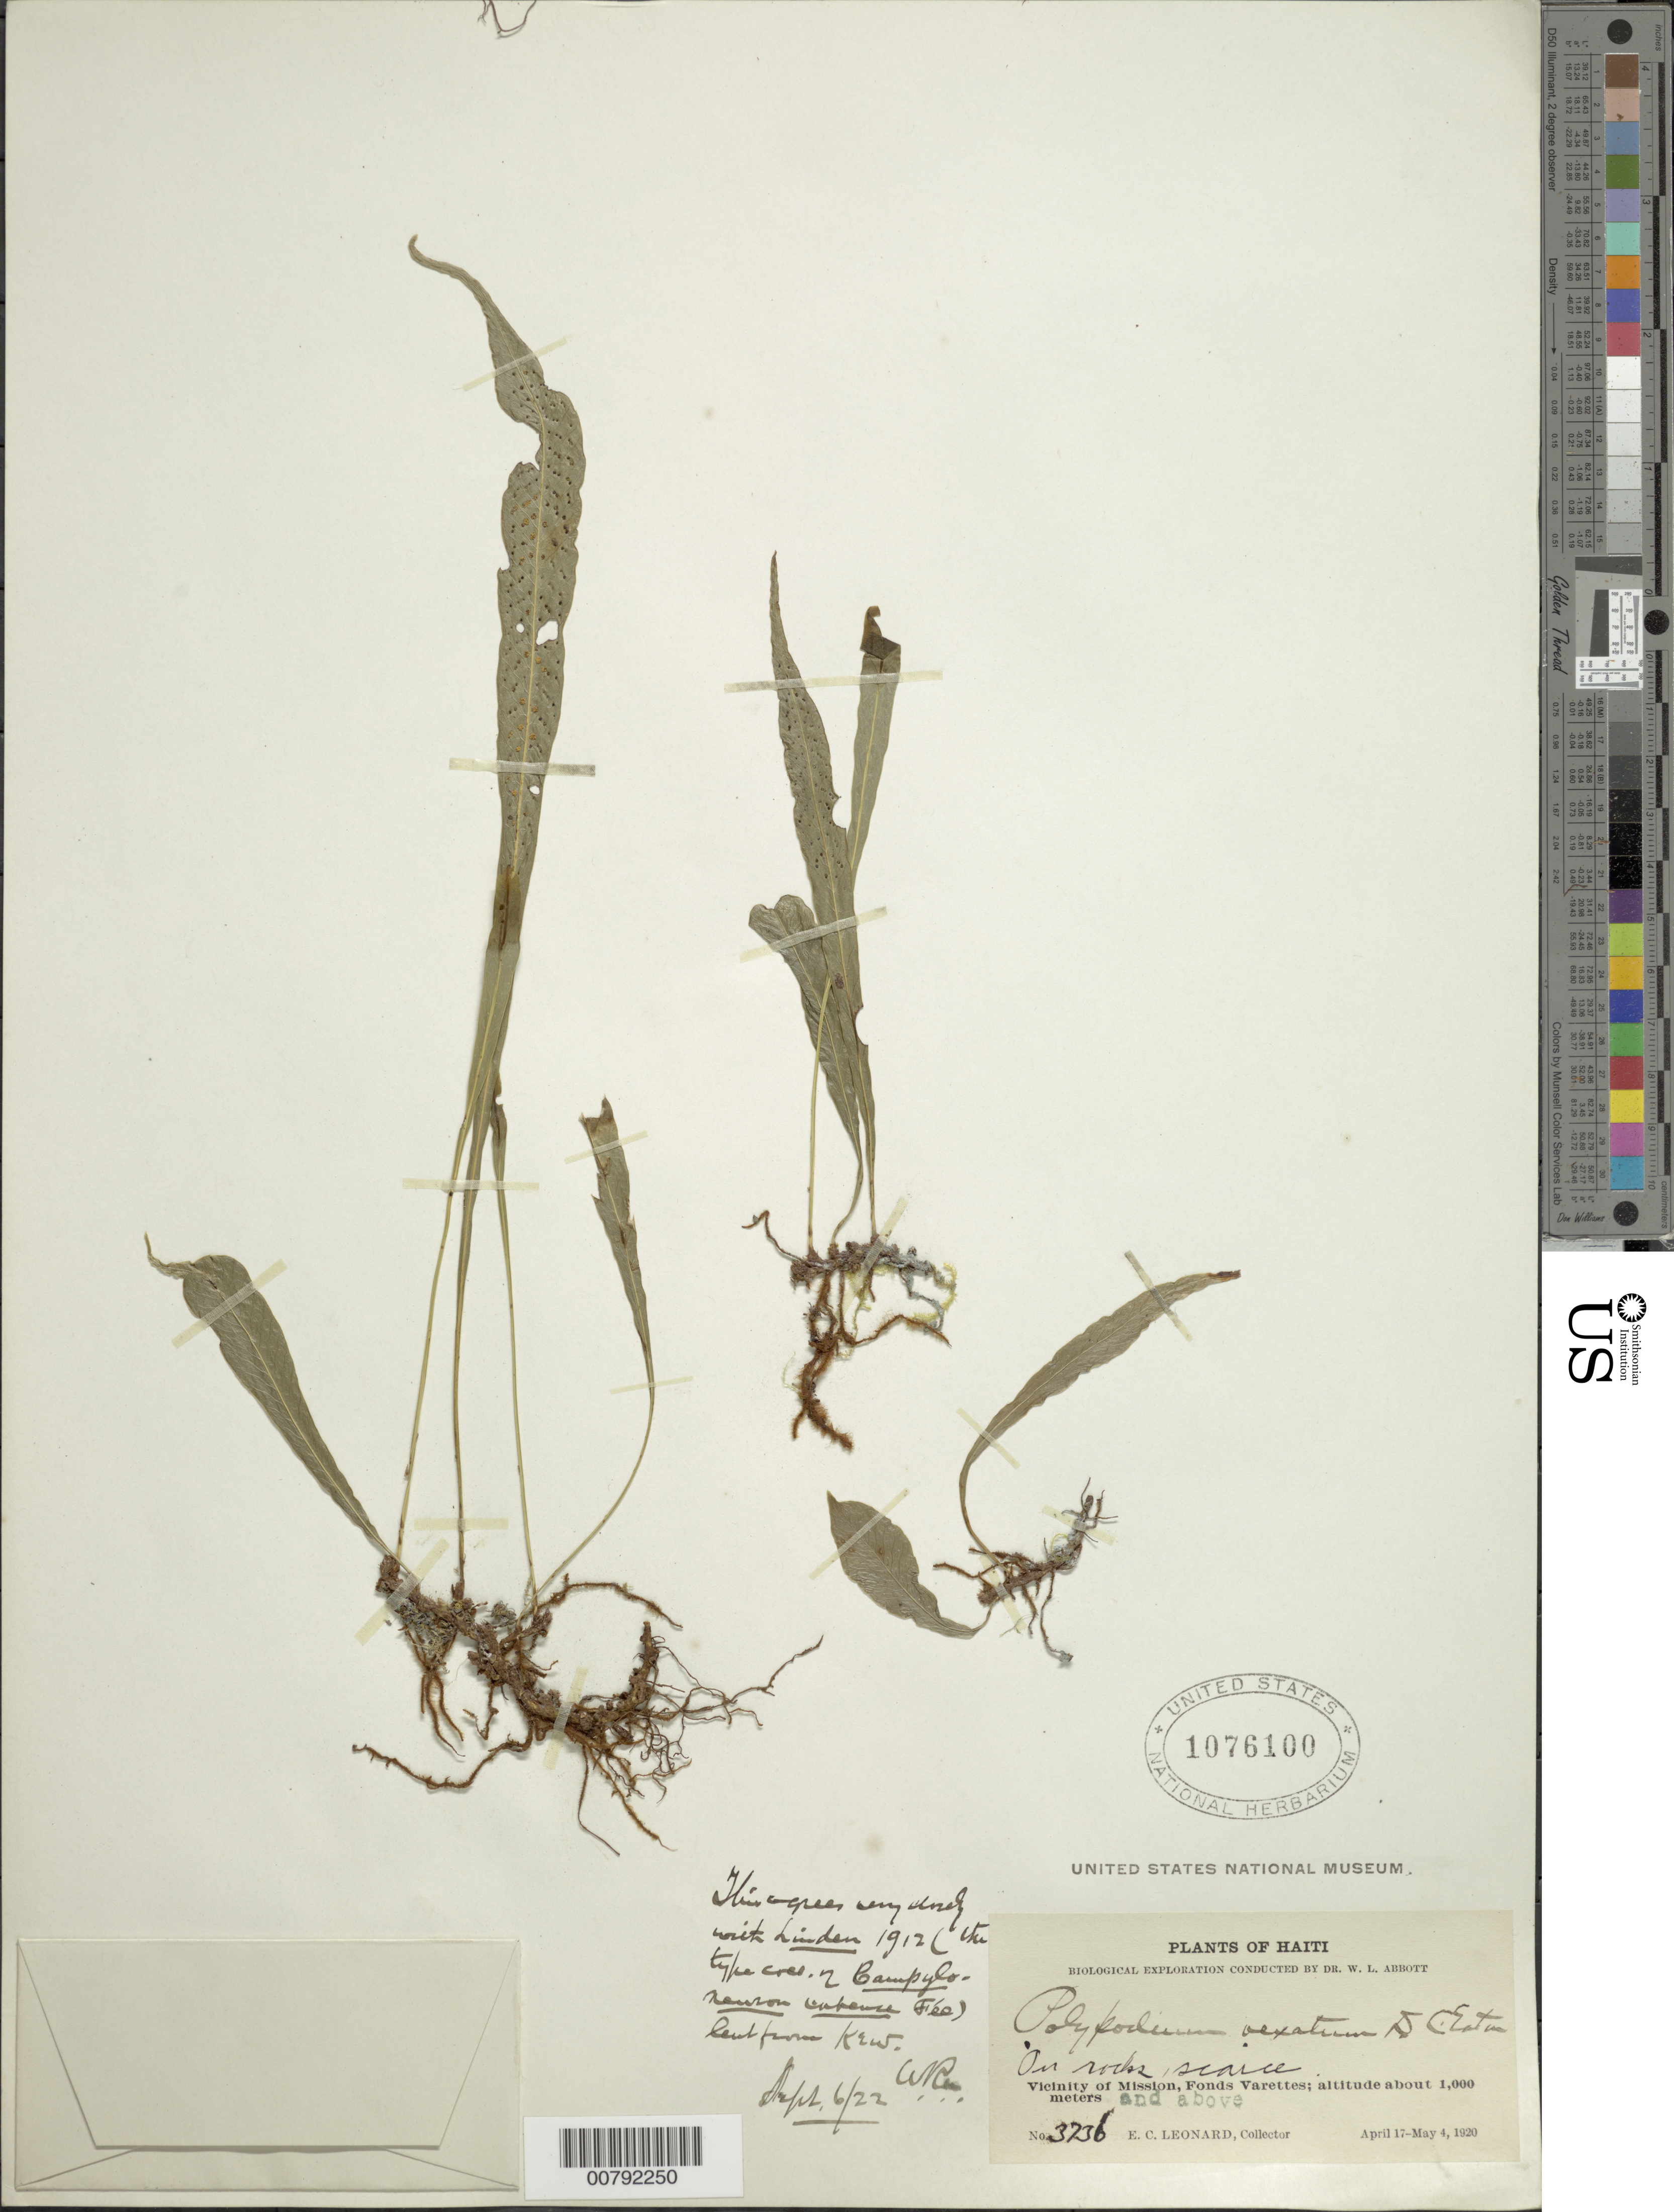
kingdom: Plantae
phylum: Tracheophyta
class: Polypodiopsida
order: Polypodiales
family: Polypodiaceae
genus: Campyloneurum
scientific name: Campyloneurum vexatum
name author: Ching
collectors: E. C. Leonard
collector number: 3236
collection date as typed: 17 Apr 1920 04 May 1920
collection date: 1920-04-17/1920-05-04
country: Haiti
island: Hispaniola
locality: Mission vicinity; Fonds Verettes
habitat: On rocks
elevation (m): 1000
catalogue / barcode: US 1076100